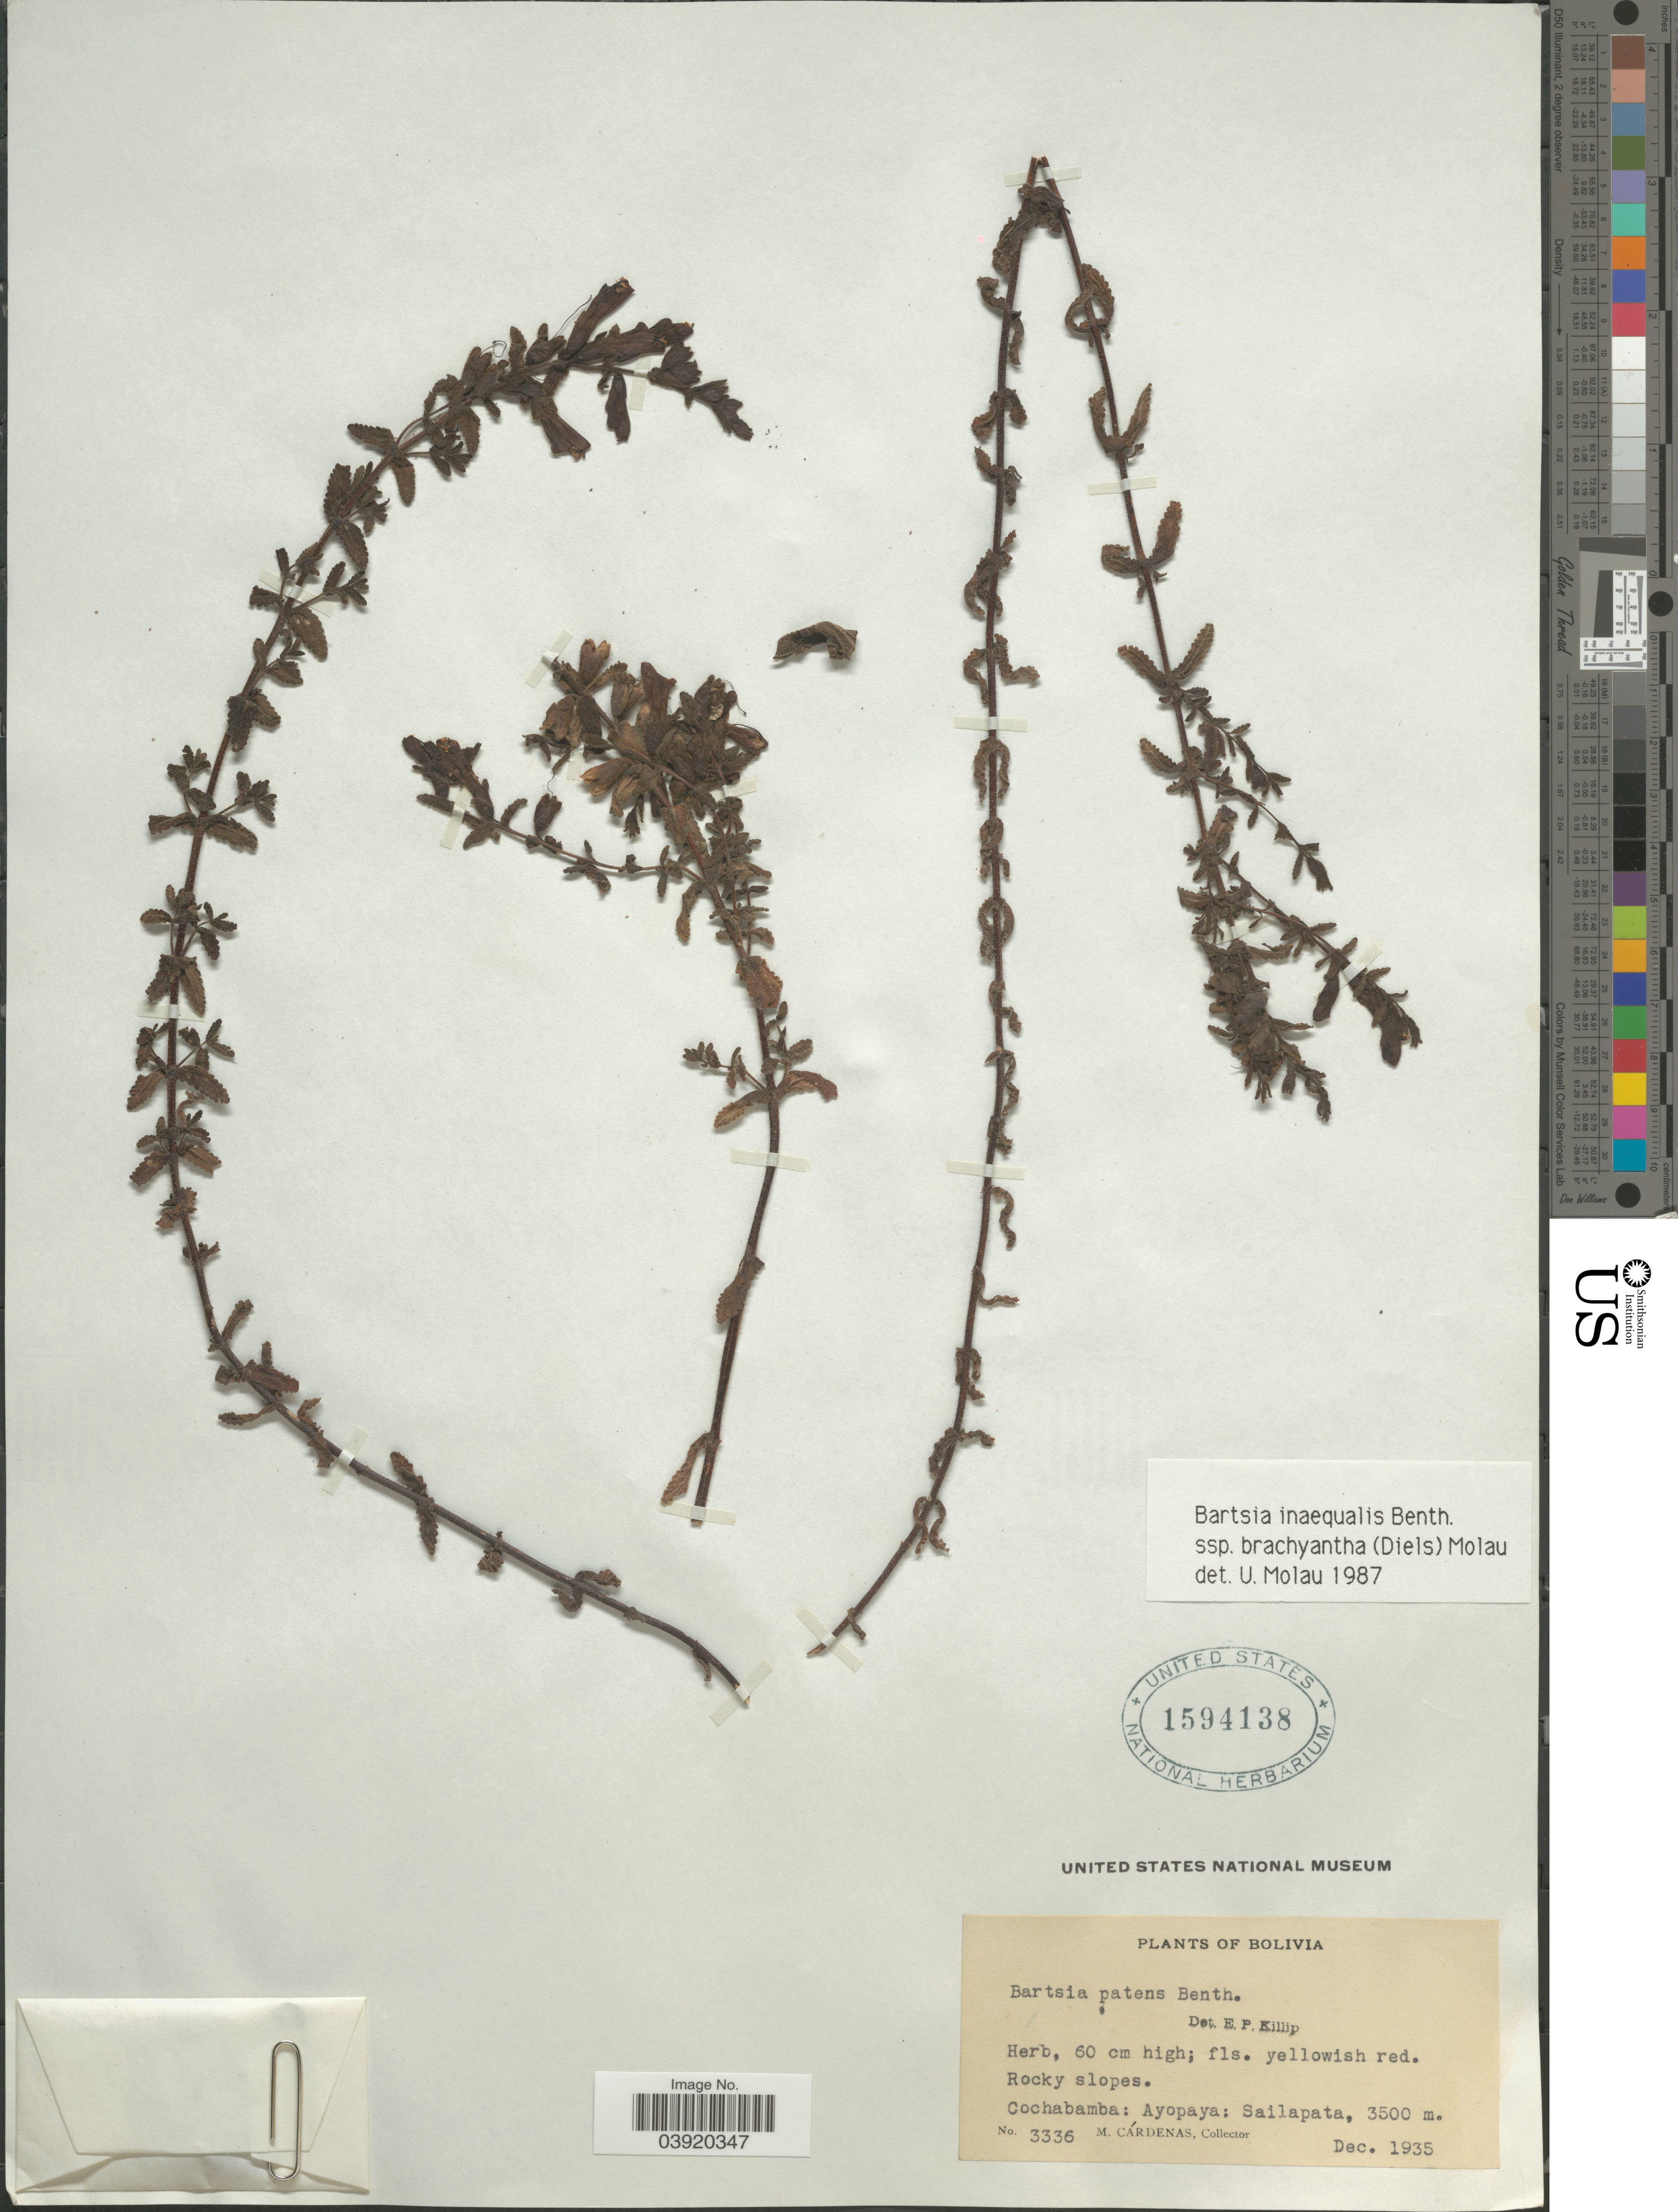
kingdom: Plantae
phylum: Tracheophyta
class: Magnoliopsida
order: Lamiales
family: Orobanchaceae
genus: Bartsia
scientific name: Bartsia inaequalis subsp. brachyantha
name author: (Diels) Molau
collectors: M. Cárdenas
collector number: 3336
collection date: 1935-12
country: Bolivia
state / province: Cochabamba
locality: Ayopaya: Sailapata.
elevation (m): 3500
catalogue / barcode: US 1594138